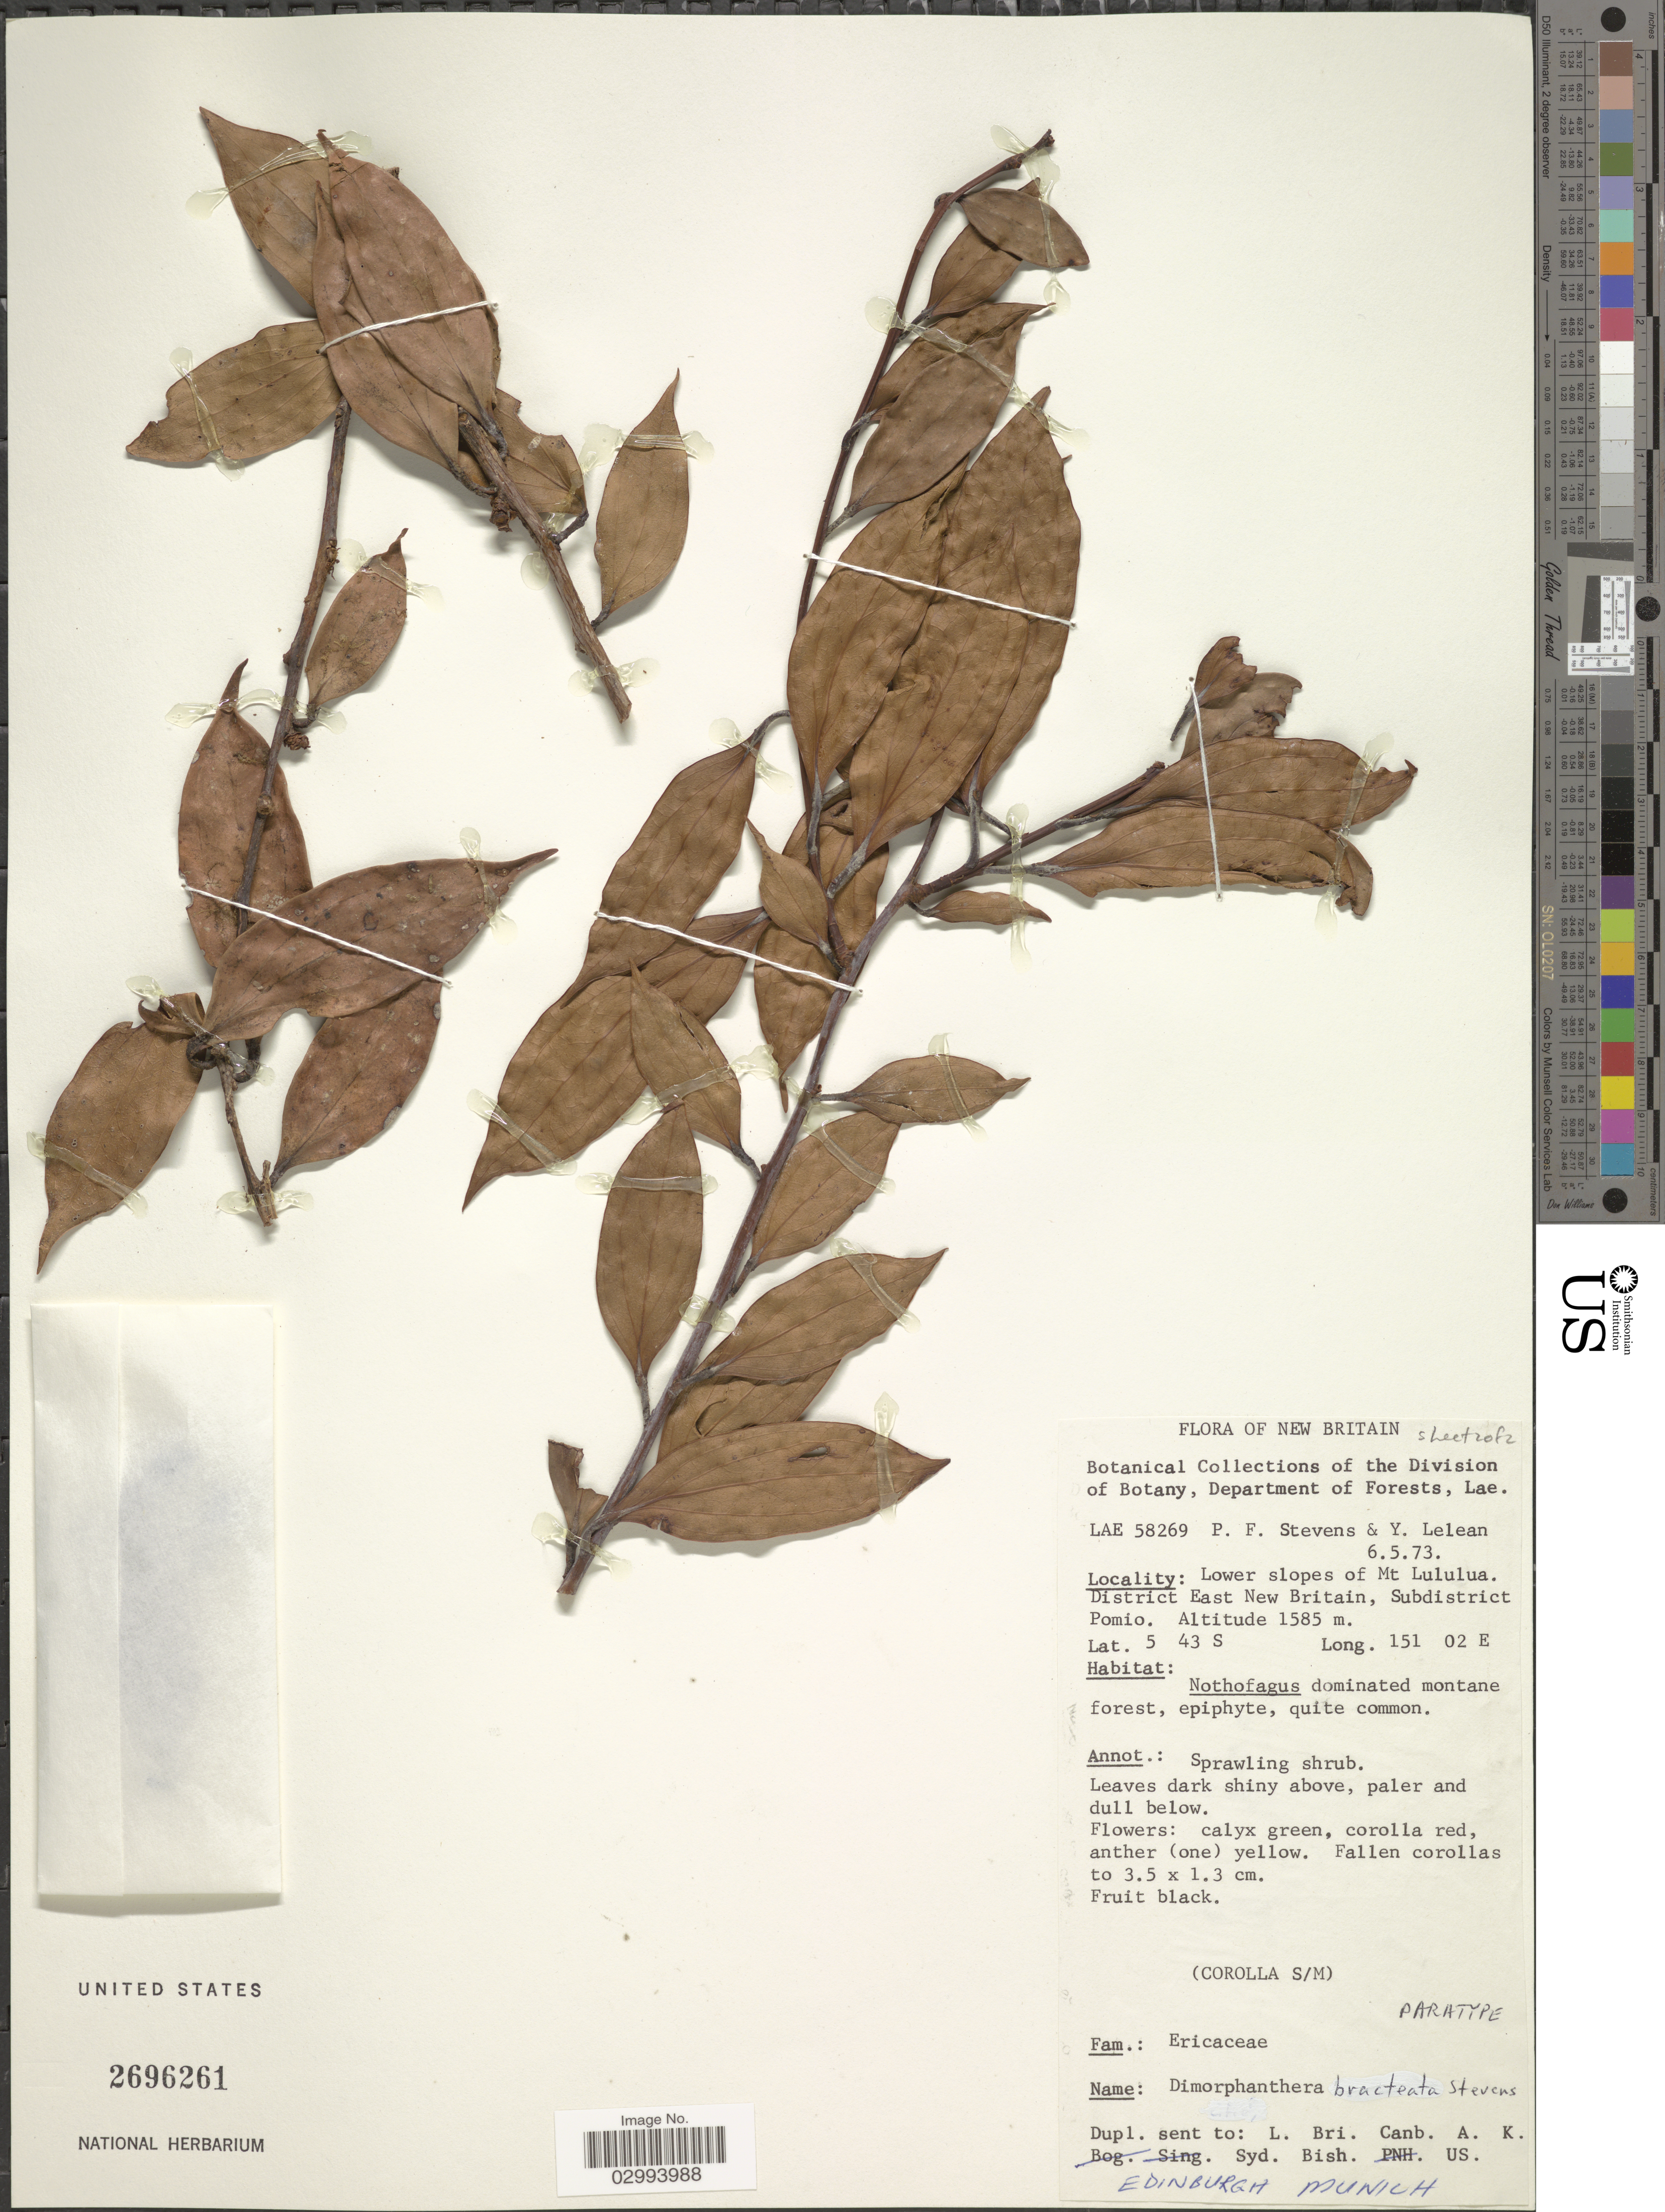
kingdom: Plantae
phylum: Tracheophyta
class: Magnoliopsida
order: Ericales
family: Ericaceae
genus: Dimorphanthera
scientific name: Dimorphanthera bracteata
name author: P.F. Stevens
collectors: P. F. Stevens & Y. Lelean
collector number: LAE 58269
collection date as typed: Transcribed d/m/y: 6/5/73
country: Papua New Guinea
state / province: East New Britain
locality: New Britain. Lower slopes of Mt. Lululua. District East New Britain, Subdistrict Pomio.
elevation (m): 1585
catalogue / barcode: US 2696261